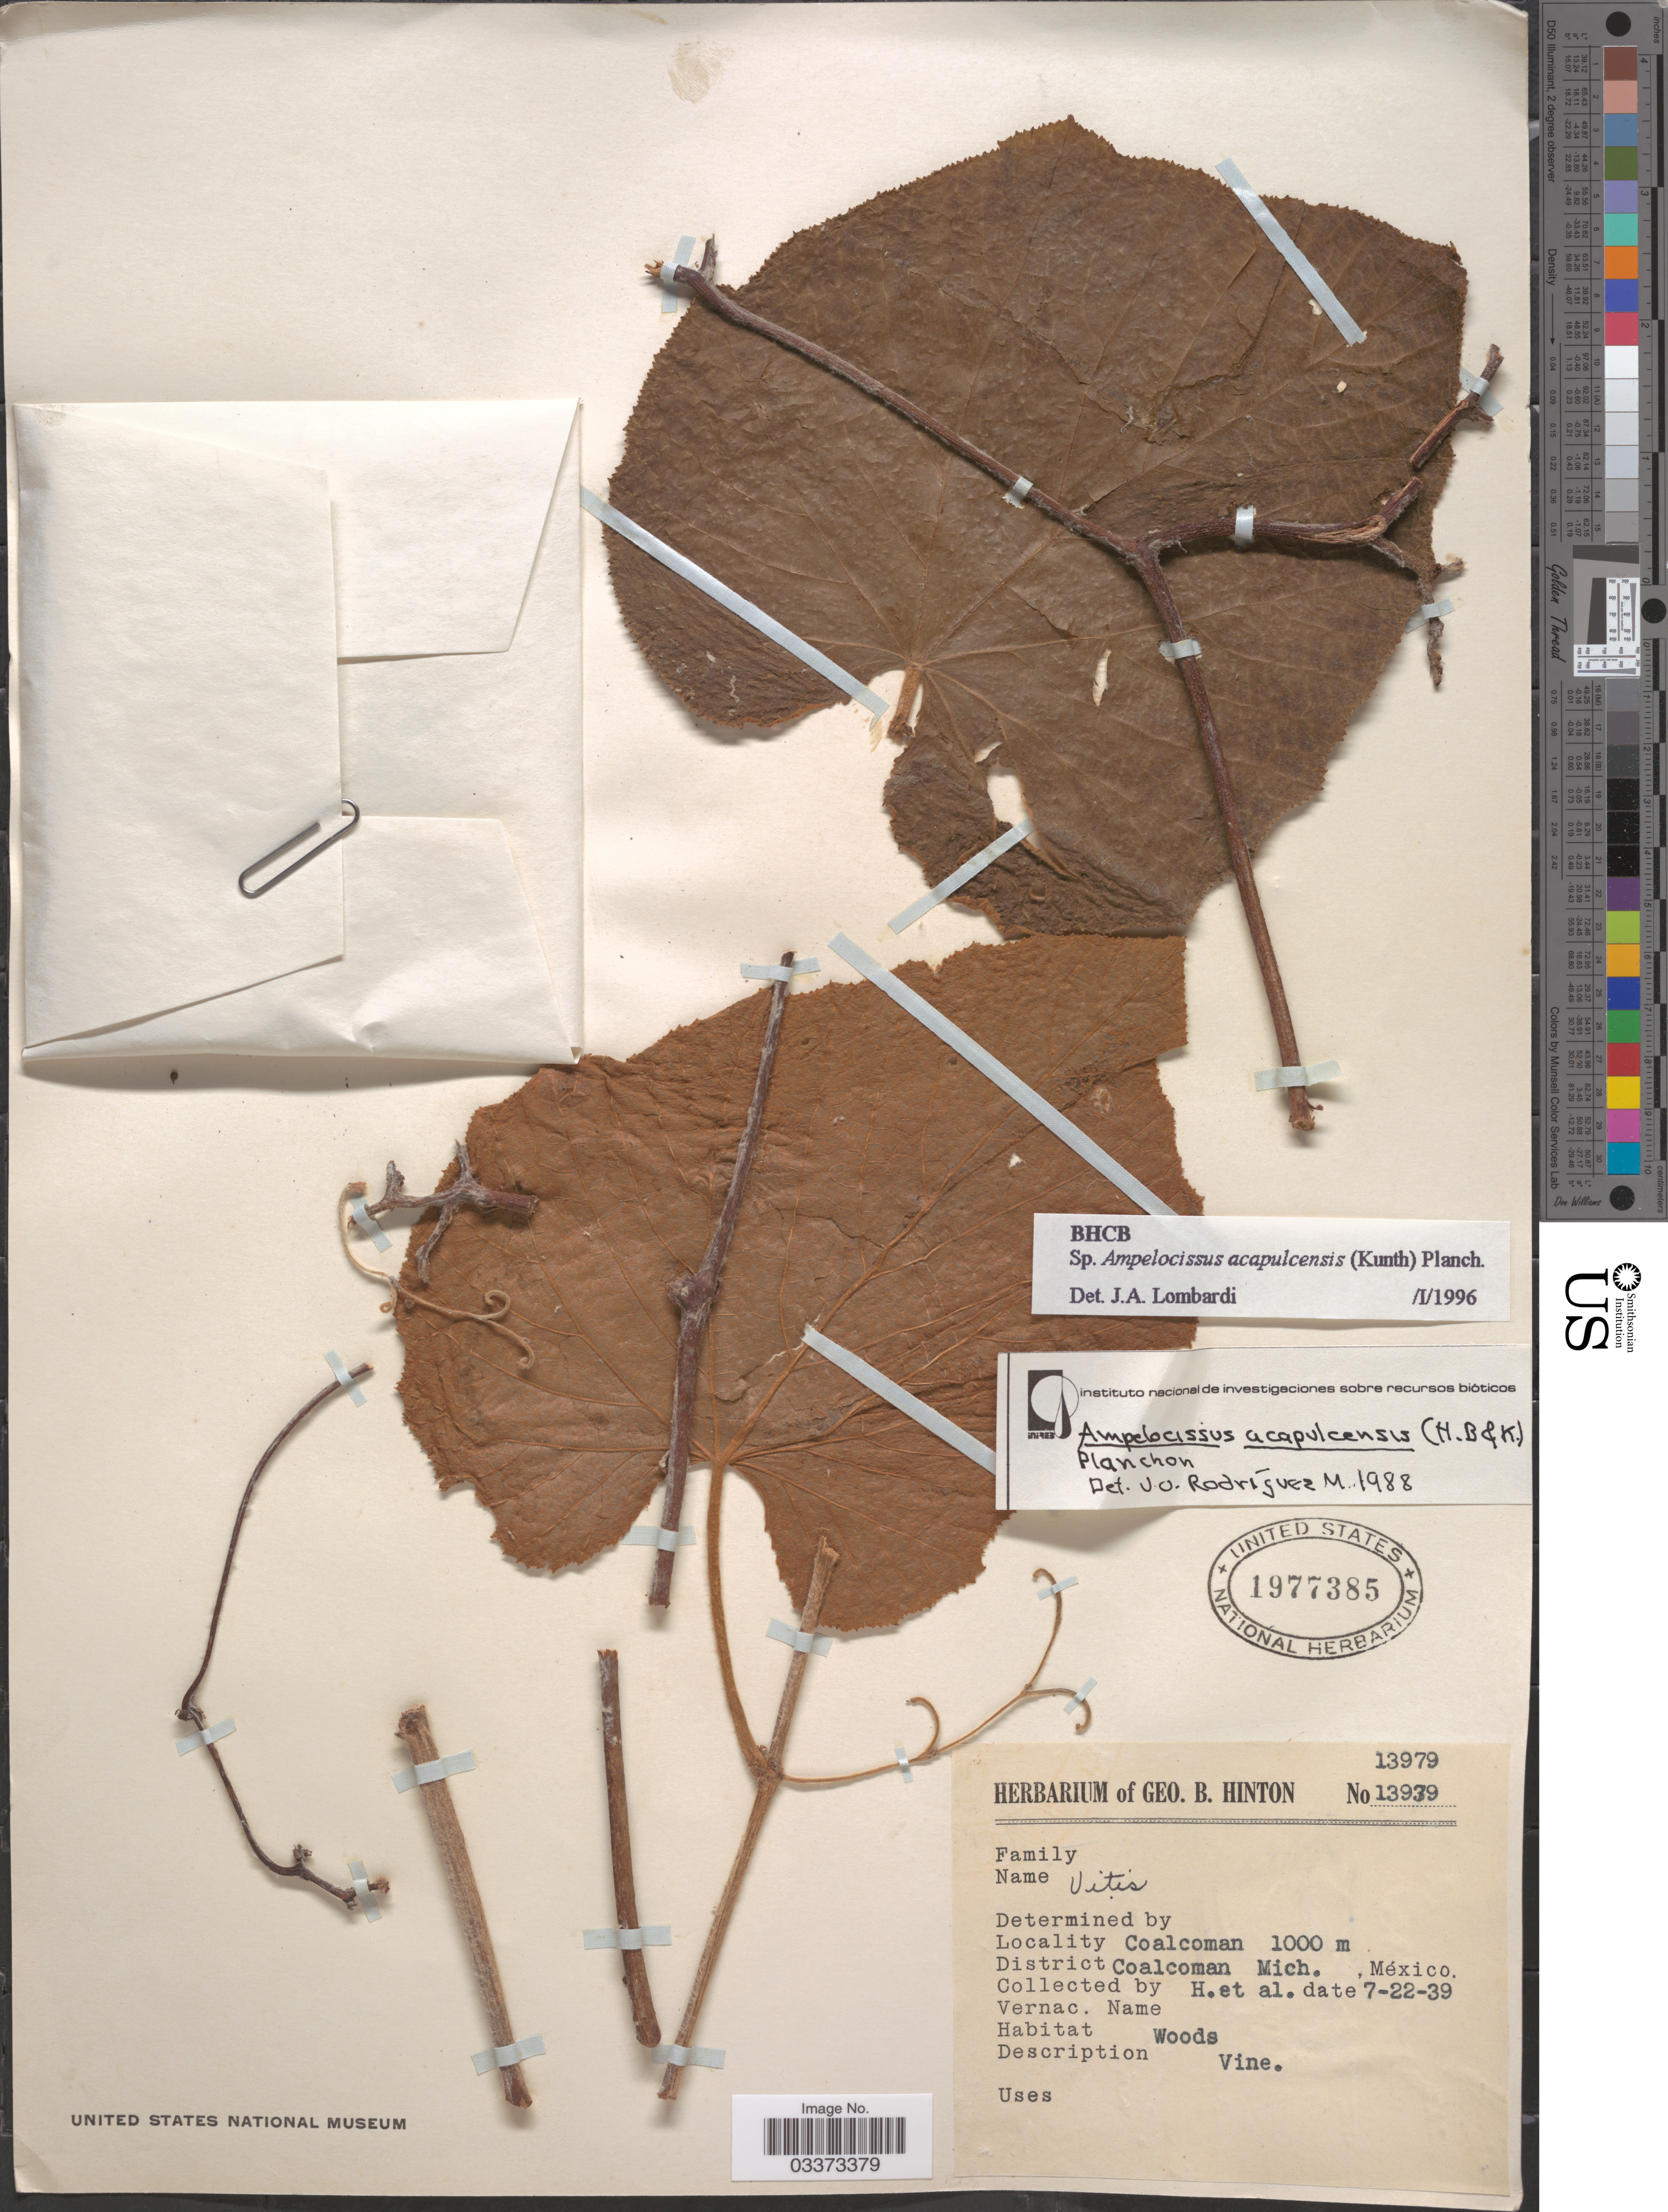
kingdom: Plantae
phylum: Tracheophyta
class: Magnoliopsida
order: Vitales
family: Vitaceae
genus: Ampelocissus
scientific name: Ampelocissus acapulcensis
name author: (Kunth) Planch.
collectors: G. B. Hinton & et al.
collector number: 13979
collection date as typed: Transcribed d/m/y: 22/7/39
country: Mexico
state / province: Michoacán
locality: Coalcoman. District Coalcoman.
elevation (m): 1000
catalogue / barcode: US 1977385